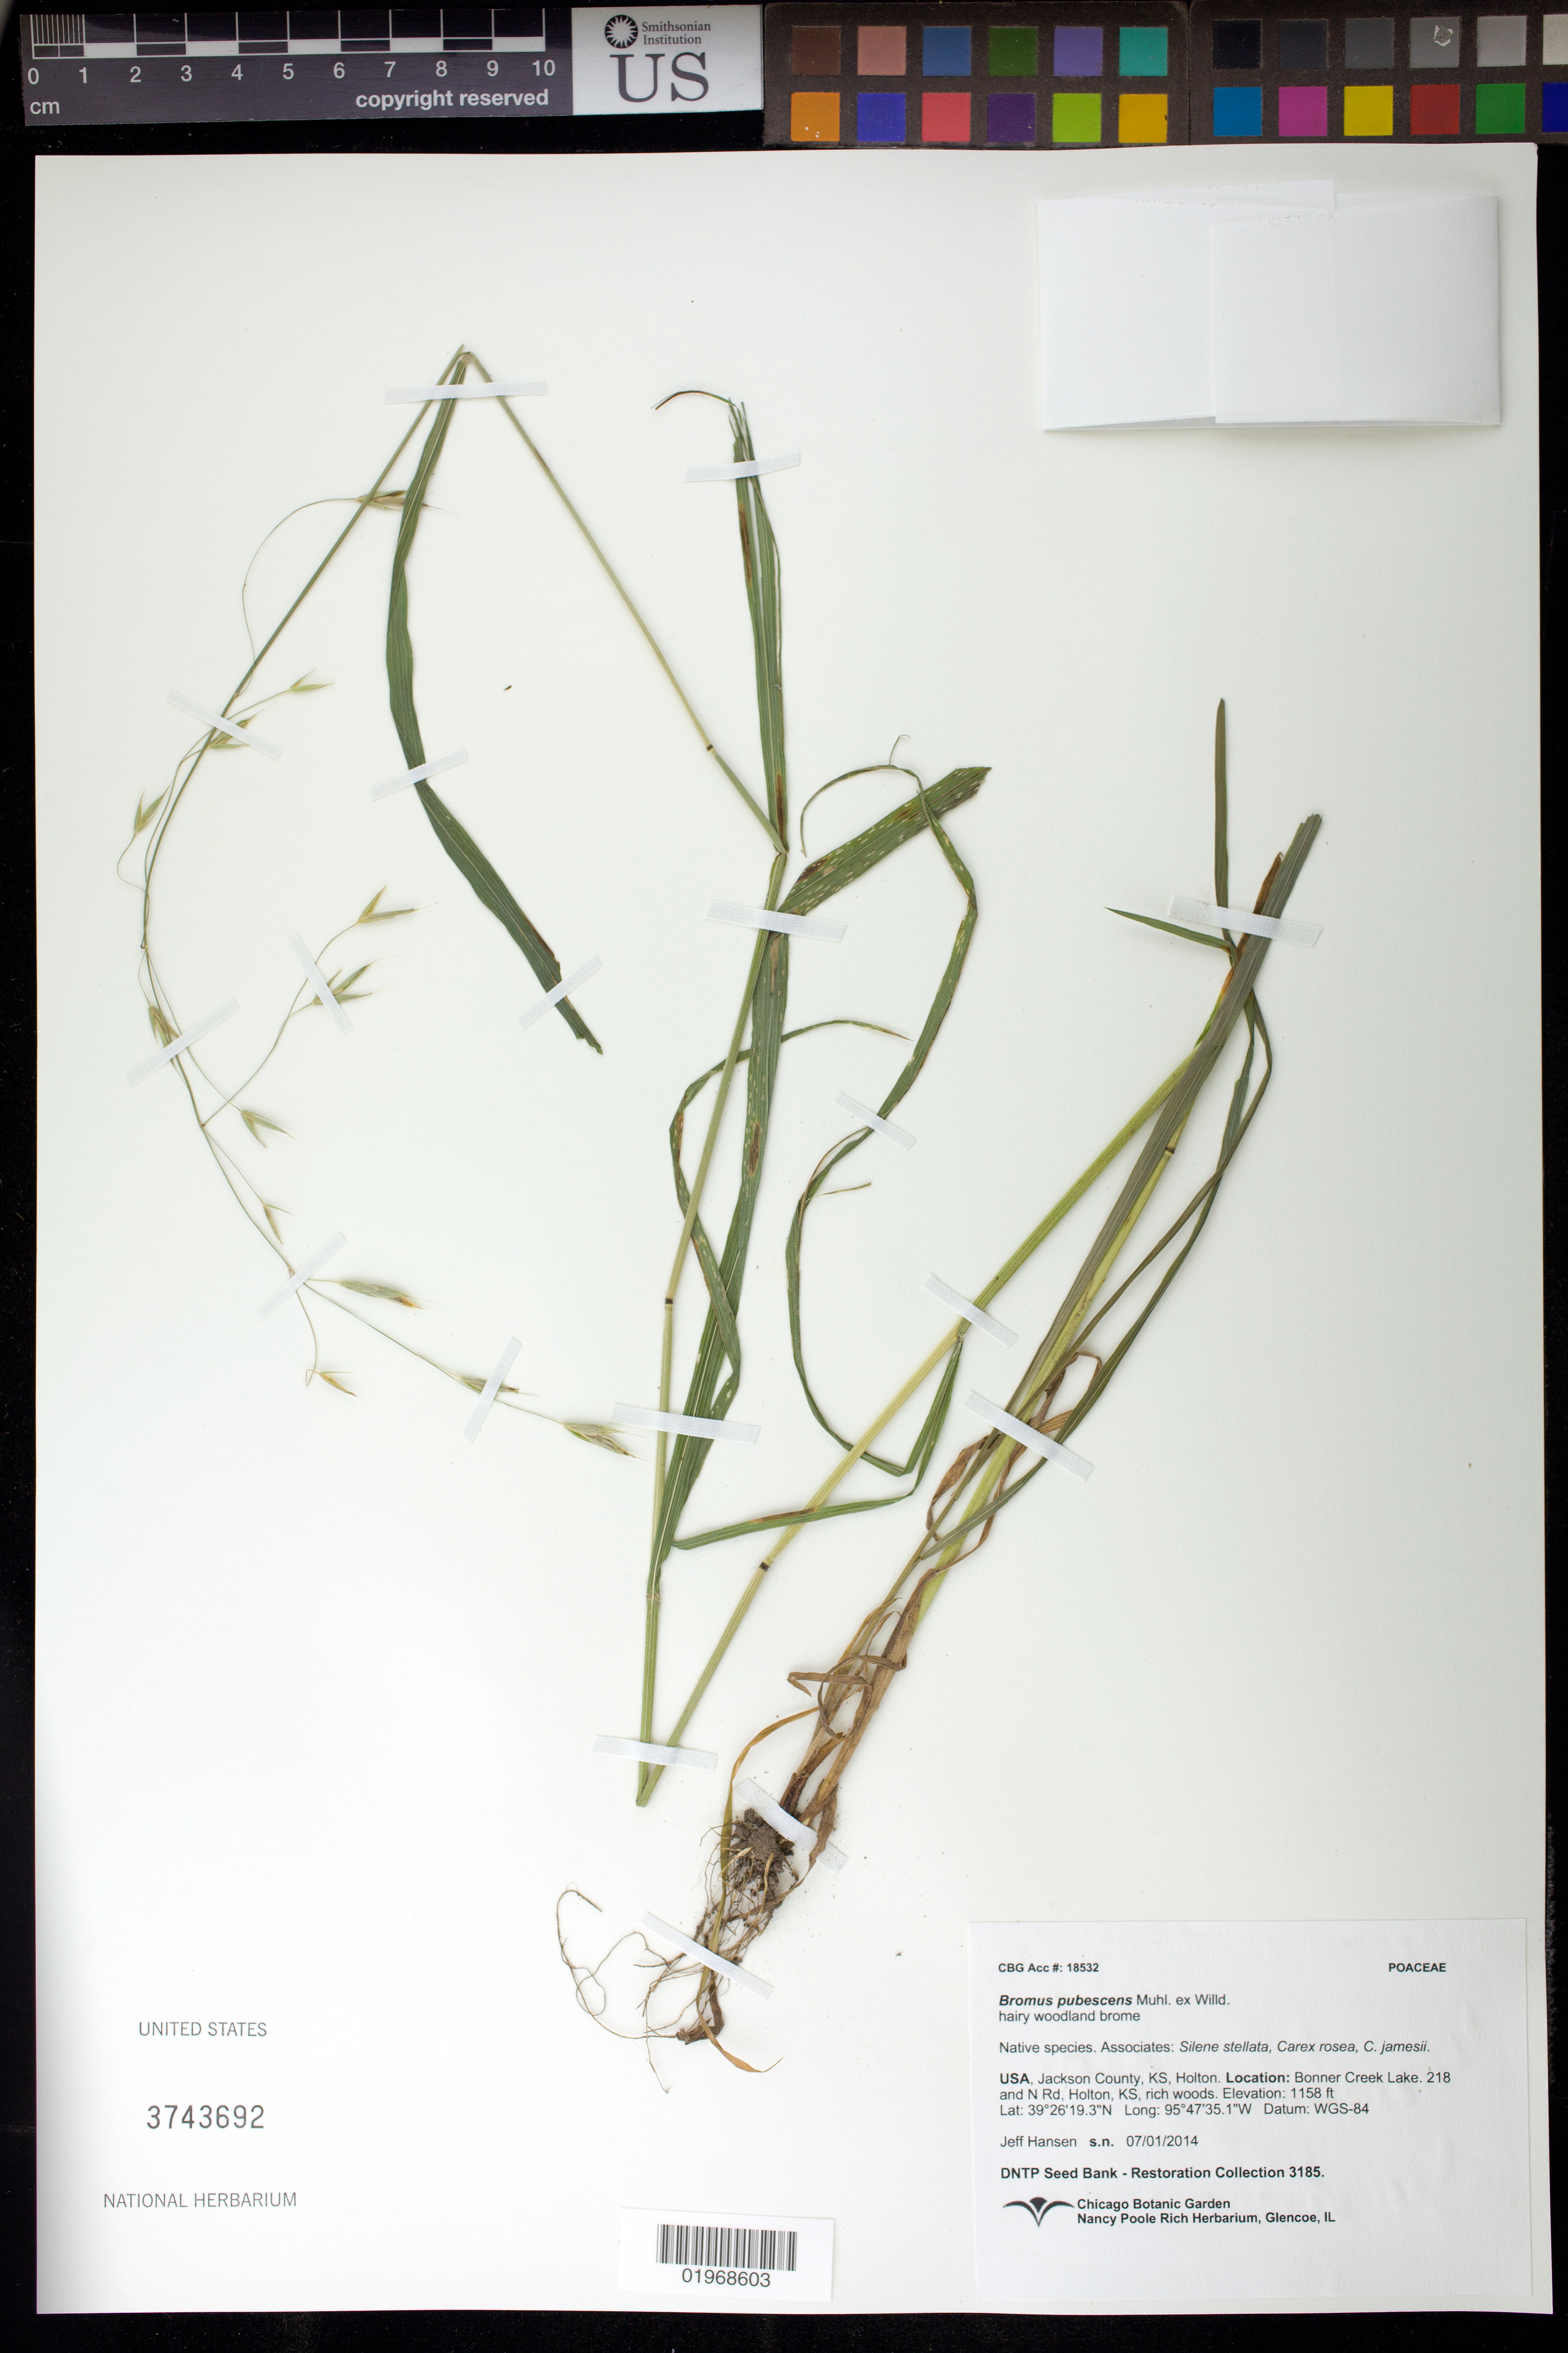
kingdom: Plantae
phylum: Tracheophyta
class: Liliopsida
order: Poales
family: Poaceae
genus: Bromus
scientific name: Bromus pubescens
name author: Muhl. ex Willd.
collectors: J. Hansen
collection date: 2014-07-01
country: United States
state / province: Kansas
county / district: Jackson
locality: Bonner Creek Lake, 218 and N Rd, Holton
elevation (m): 353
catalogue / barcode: US 3743692